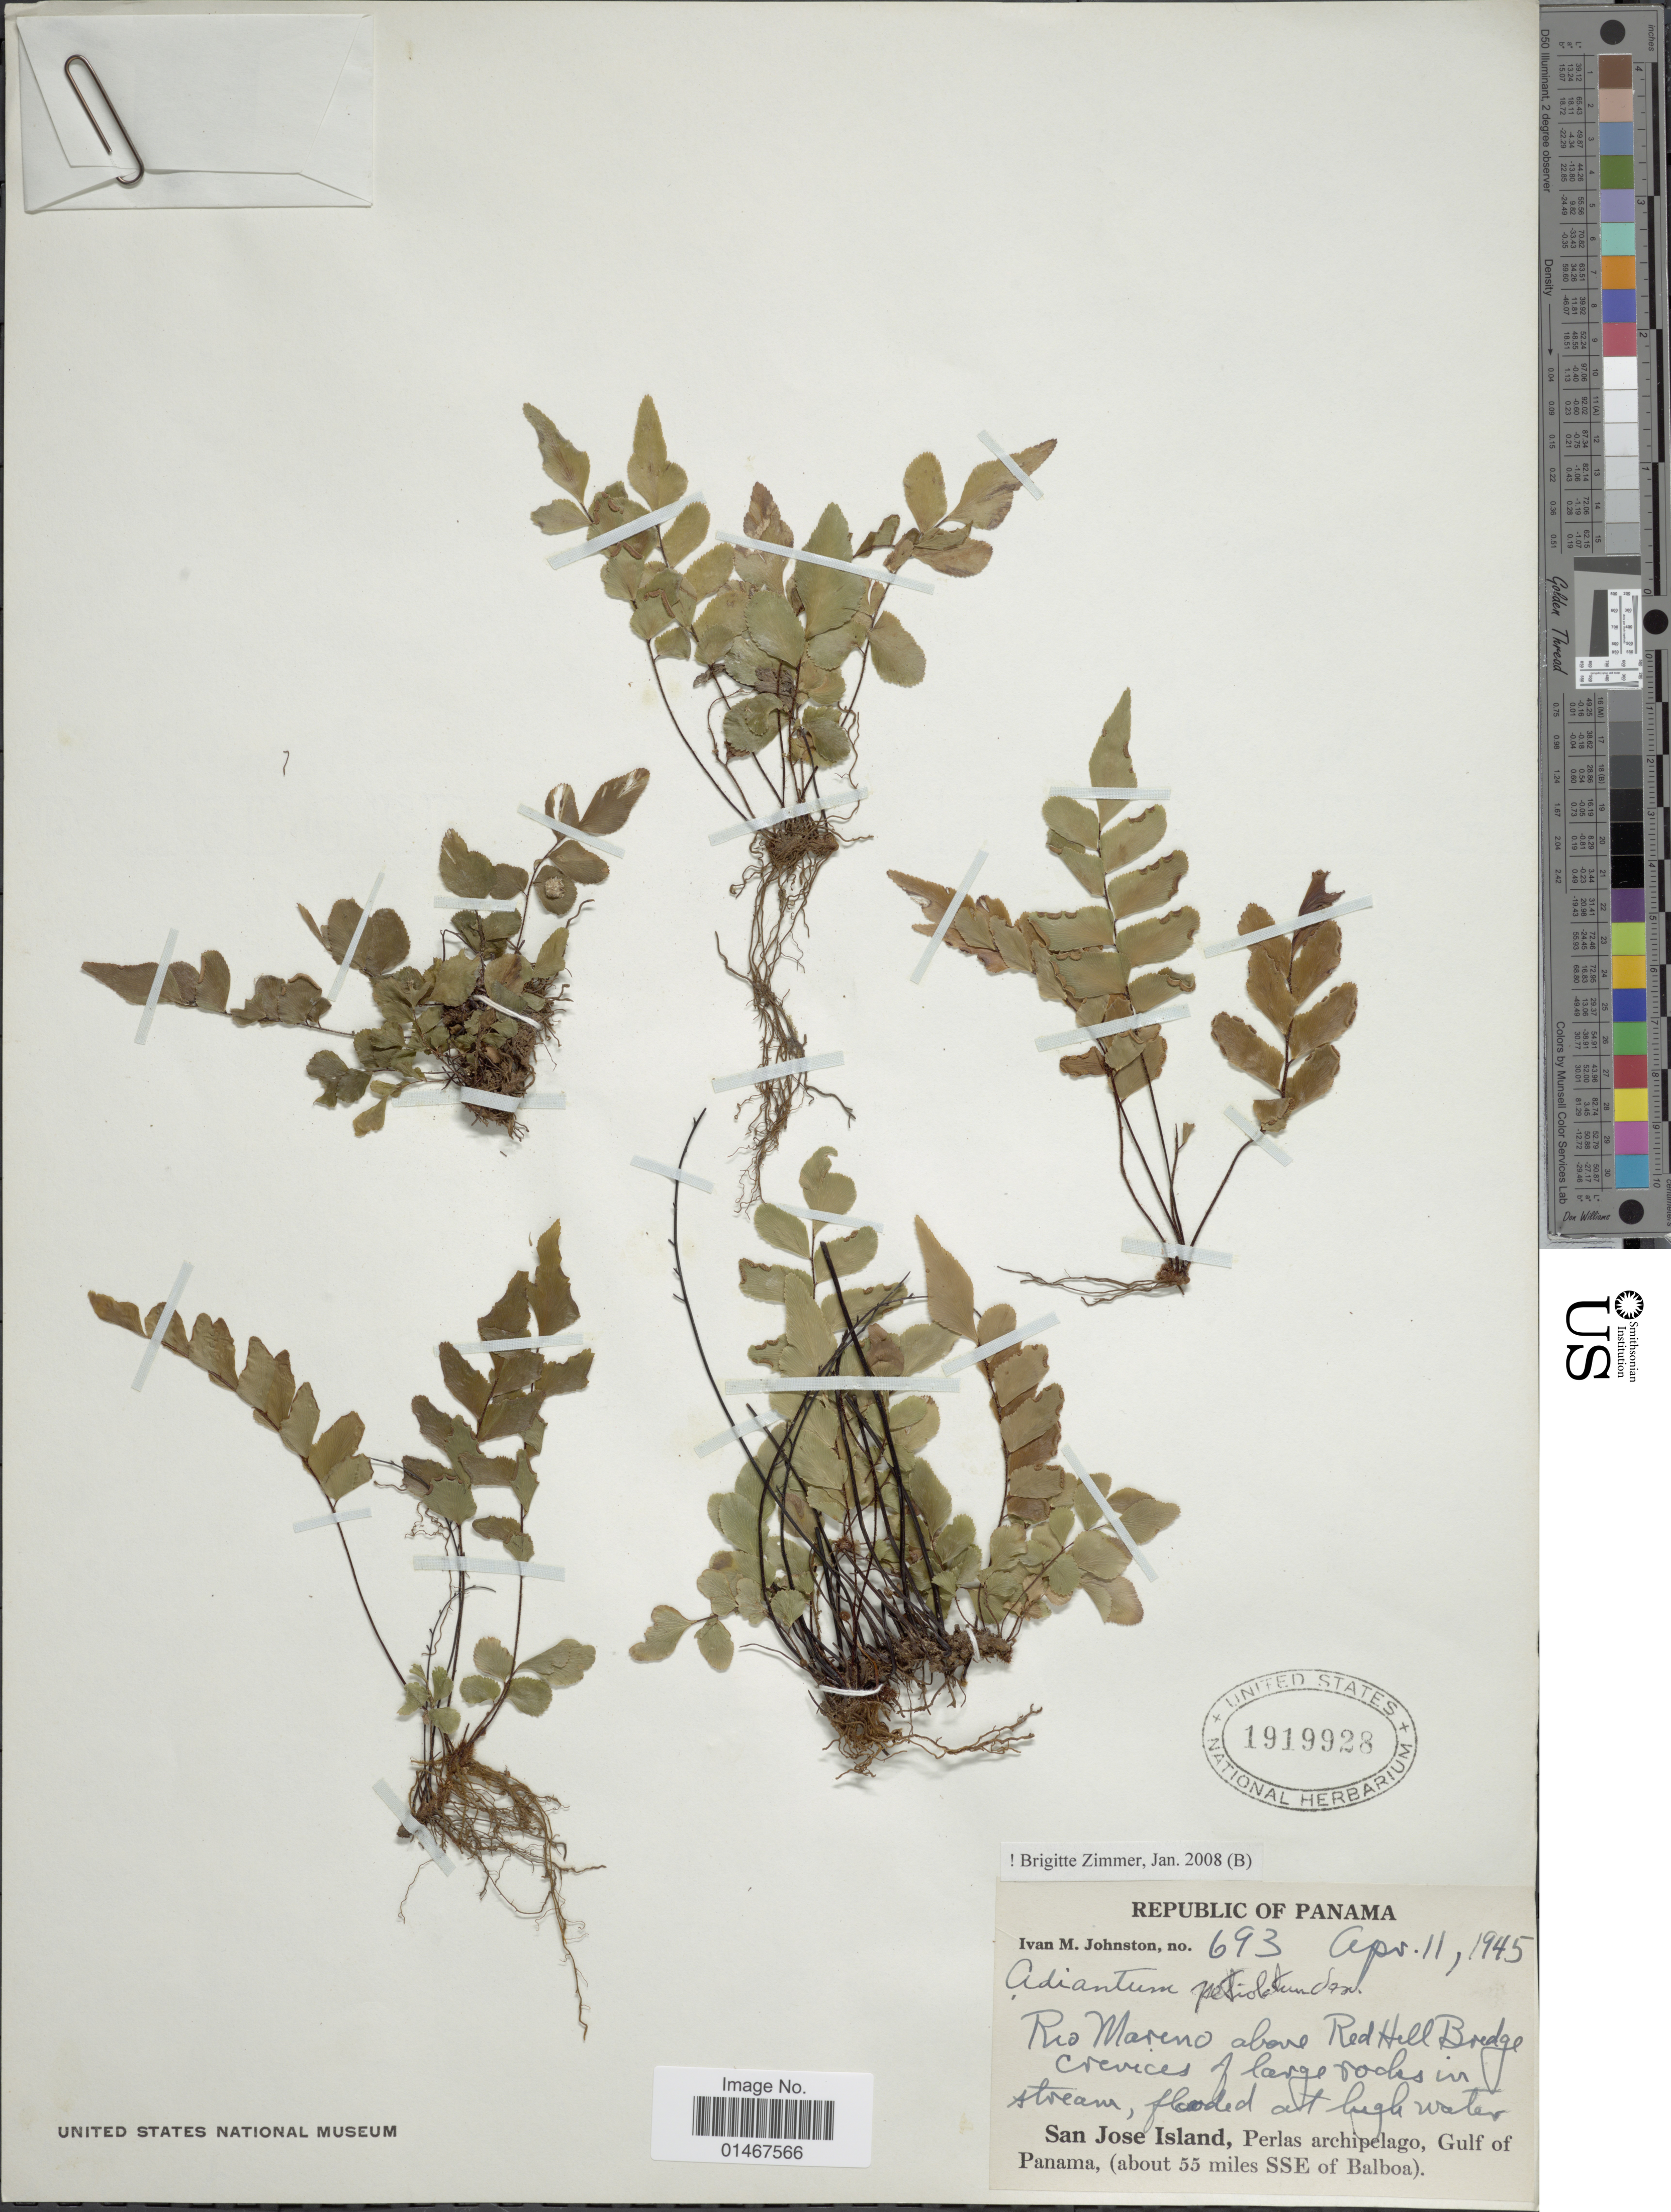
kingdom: Plantae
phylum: Tracheophyta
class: Polypodiopsida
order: Polypodiales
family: Pteridaceae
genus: Adiantum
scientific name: Adiantum petiolatum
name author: Desv.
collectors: I.M. Johnston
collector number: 693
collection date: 1945-04-11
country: Panama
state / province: Panamá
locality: Republic of Panama. Rio mareno above Red Hell Bridge crevices of large rocks in stream, flooded at high water. San Jose Island, Perlas archipelago, Gulf of Panama, (about 55 miles SSE of Balboa).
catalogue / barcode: US 1919928